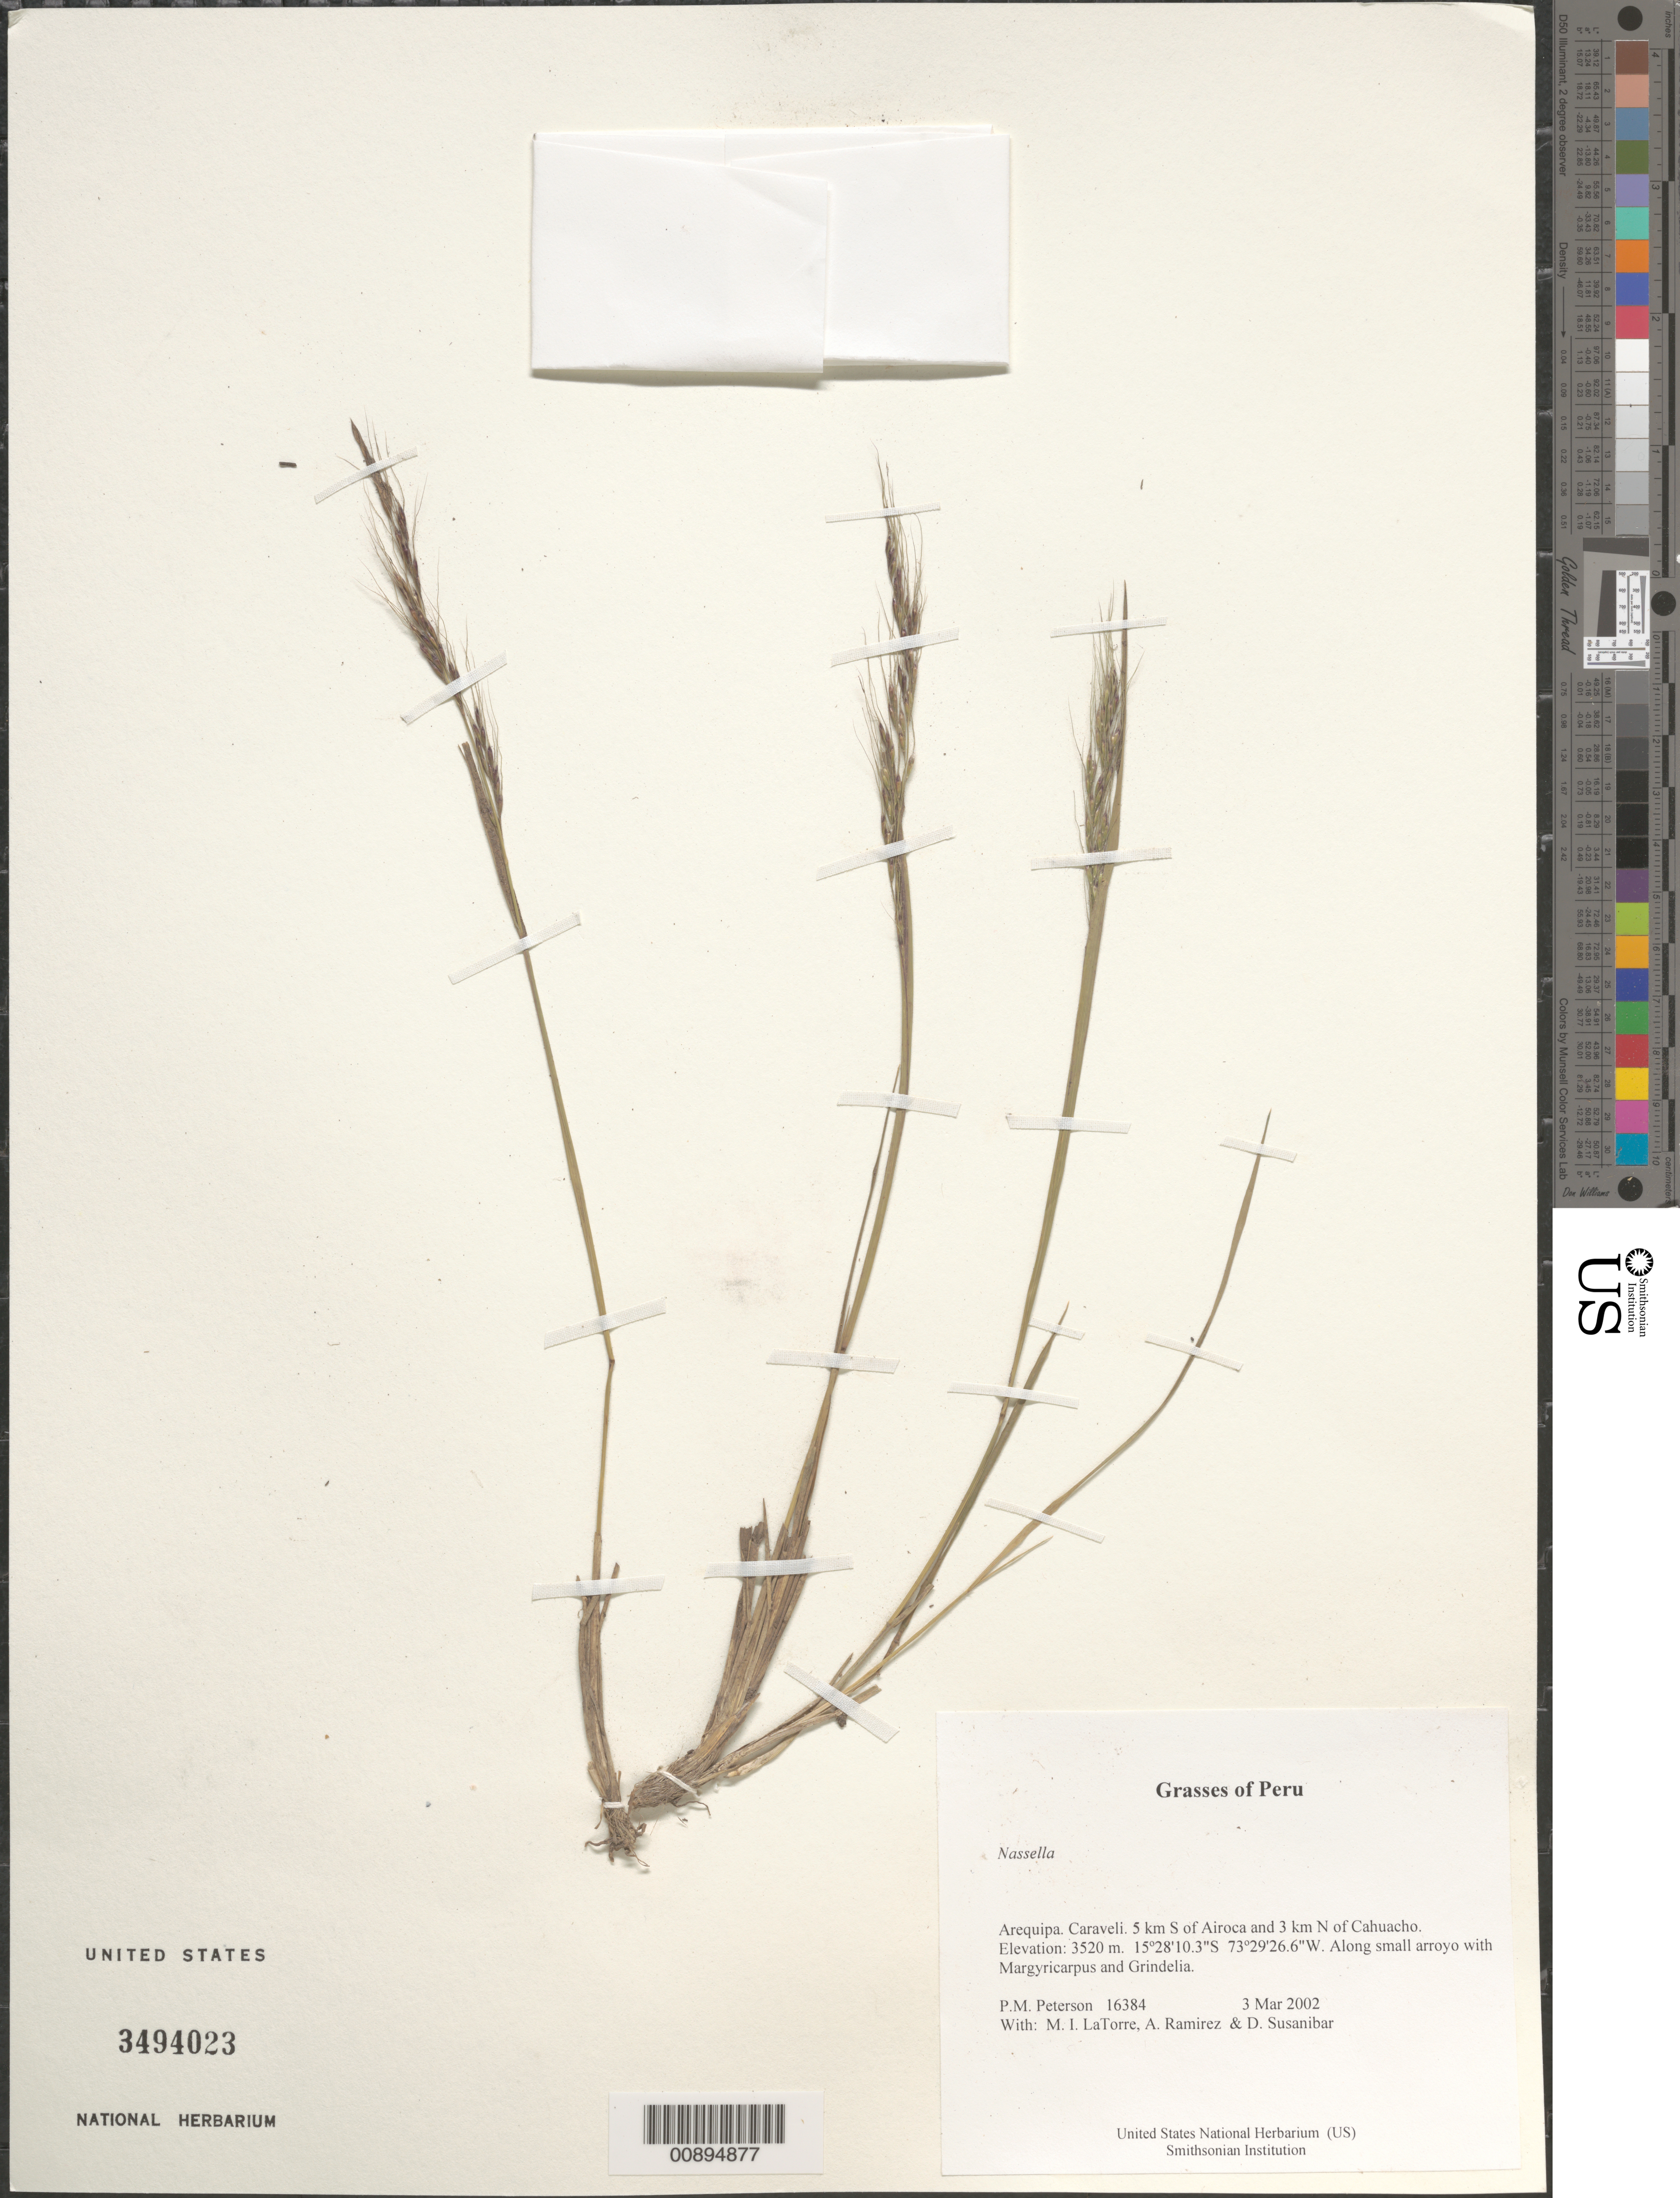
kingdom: Plantae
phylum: Tracheophyta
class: Liliopsida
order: Poales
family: Poaceae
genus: Nassella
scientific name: Nassella sp.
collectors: P. M. Peterson, M. I. La Torre, A. Ramírez & D. Susanibar Cruz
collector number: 16384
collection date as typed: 03 Mar 2002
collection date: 2002-03-03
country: Peru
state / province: Arequipa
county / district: Caravelí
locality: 5 km S of Airoca and 3 km N of Cahuacho.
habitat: Along small arroyo with ~Margyricarpus and Grindelia~.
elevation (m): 3520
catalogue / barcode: US 3494023